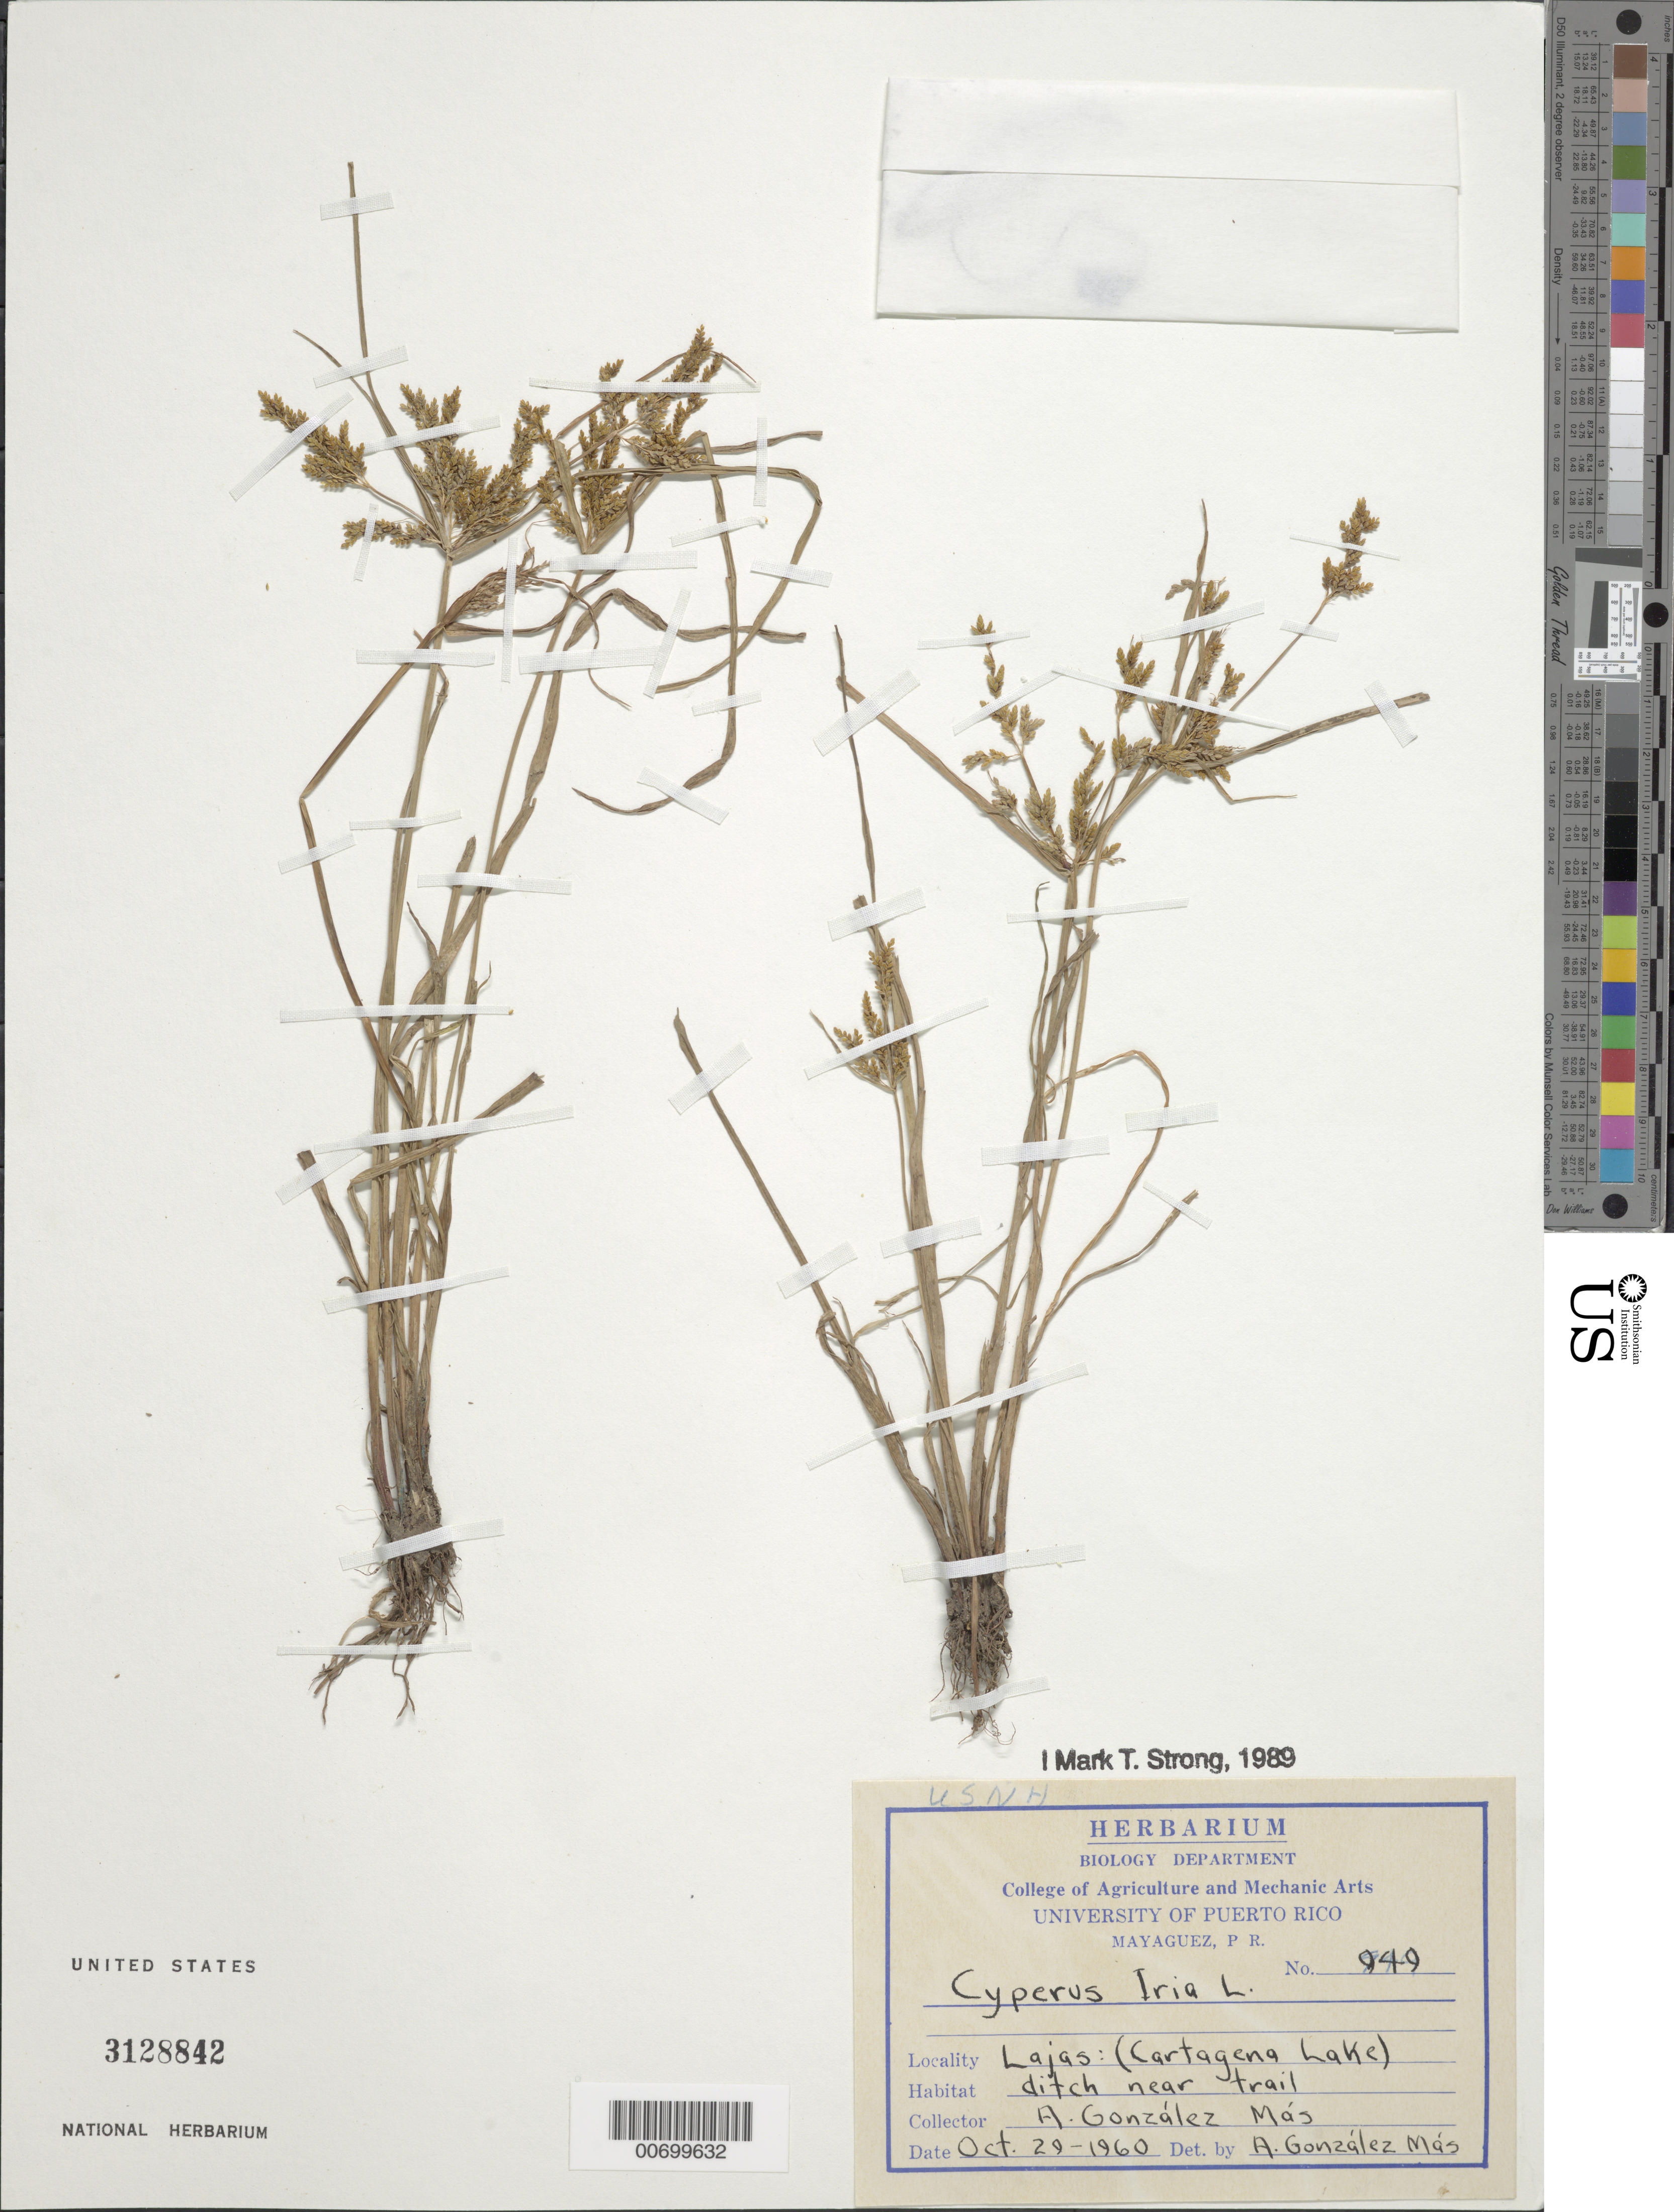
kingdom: Plantae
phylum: Tracheophyta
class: Liliopsida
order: Poales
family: Cyperaceae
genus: Cyperus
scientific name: Cyperus iria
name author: L.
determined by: Strong, M. T., (US), Smithsonian Institution - National Museum of Natural History (UNITED STATES)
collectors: A. González Más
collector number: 949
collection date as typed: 29 Oct 1960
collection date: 1960-10-29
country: Puerto Rico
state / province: Lajas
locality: Lajas: Cartagena Lake.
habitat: Ditch near trail.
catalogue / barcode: US 3128842